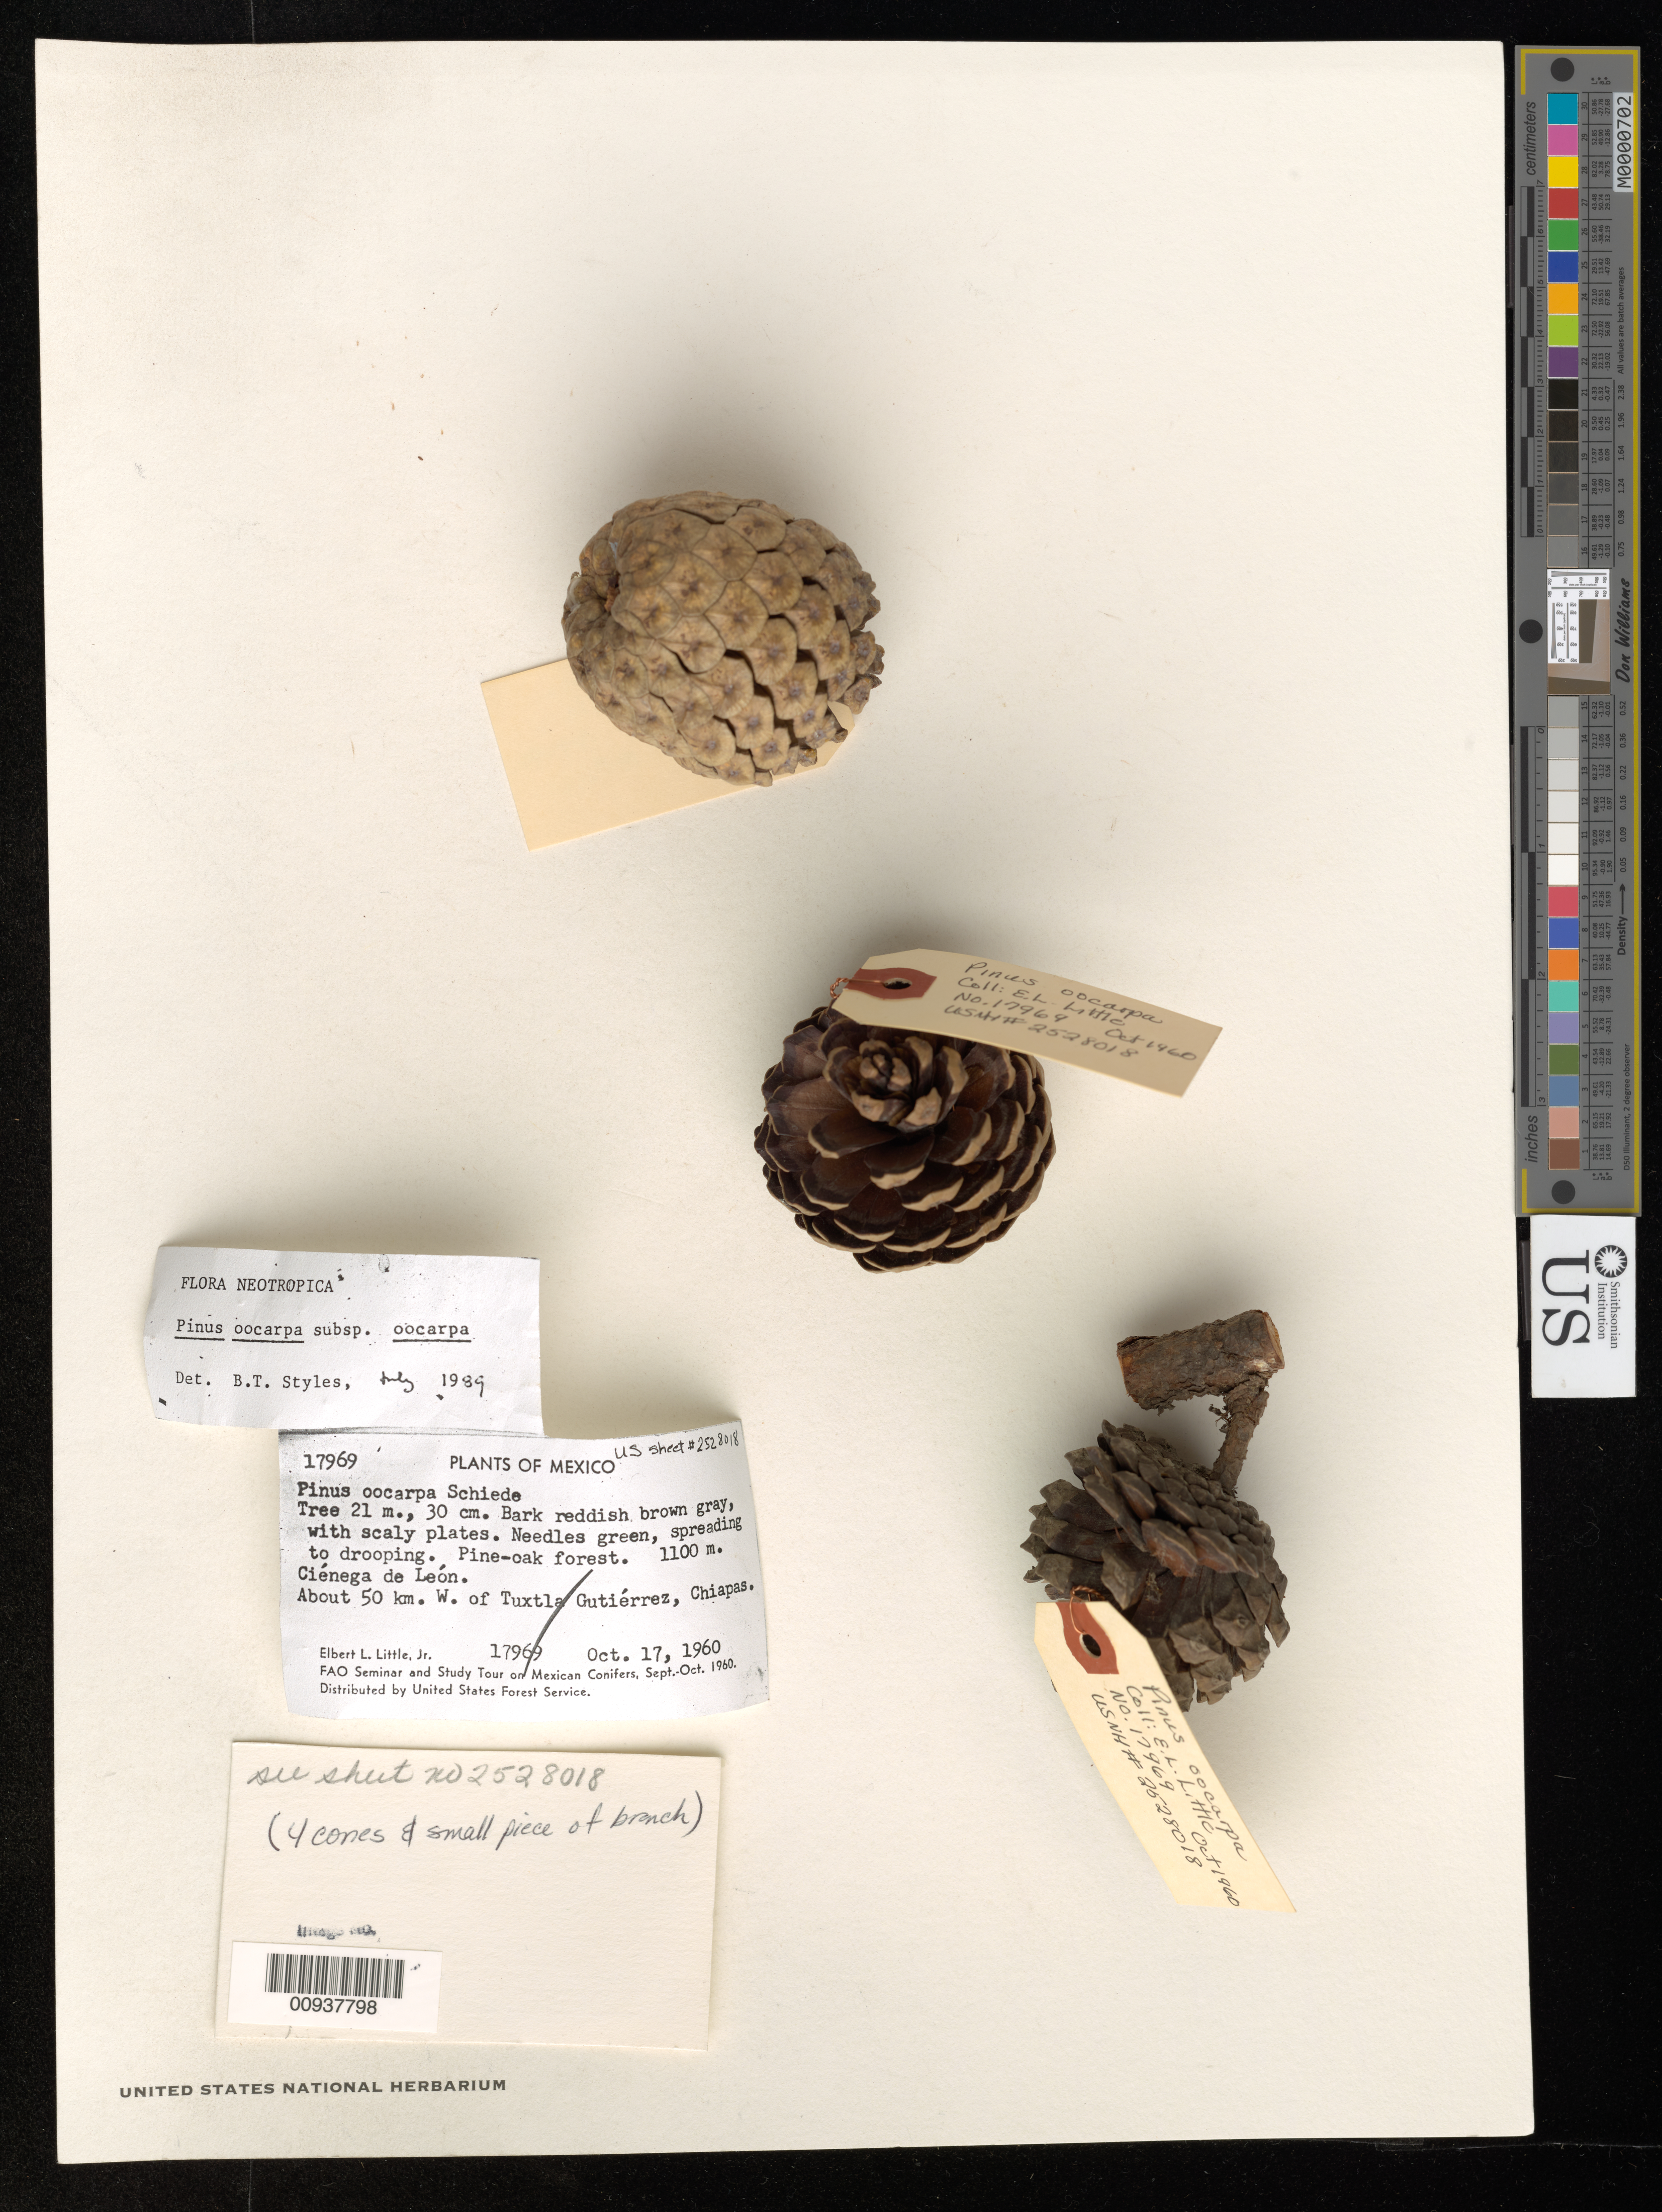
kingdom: Plantae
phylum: Tracheophyta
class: Pinopsida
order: Pinales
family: Pinaceae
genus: Pinus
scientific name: Pinus oocarpa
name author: Schiede ex Schltdl.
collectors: E. L. Little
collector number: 17969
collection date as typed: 17 Oct 1960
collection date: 1960-10-17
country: Mexico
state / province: Chiapas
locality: Ciénaga de León. About 50 km. W of Tuxtla Gutiérrez.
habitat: Pine-oak forest.